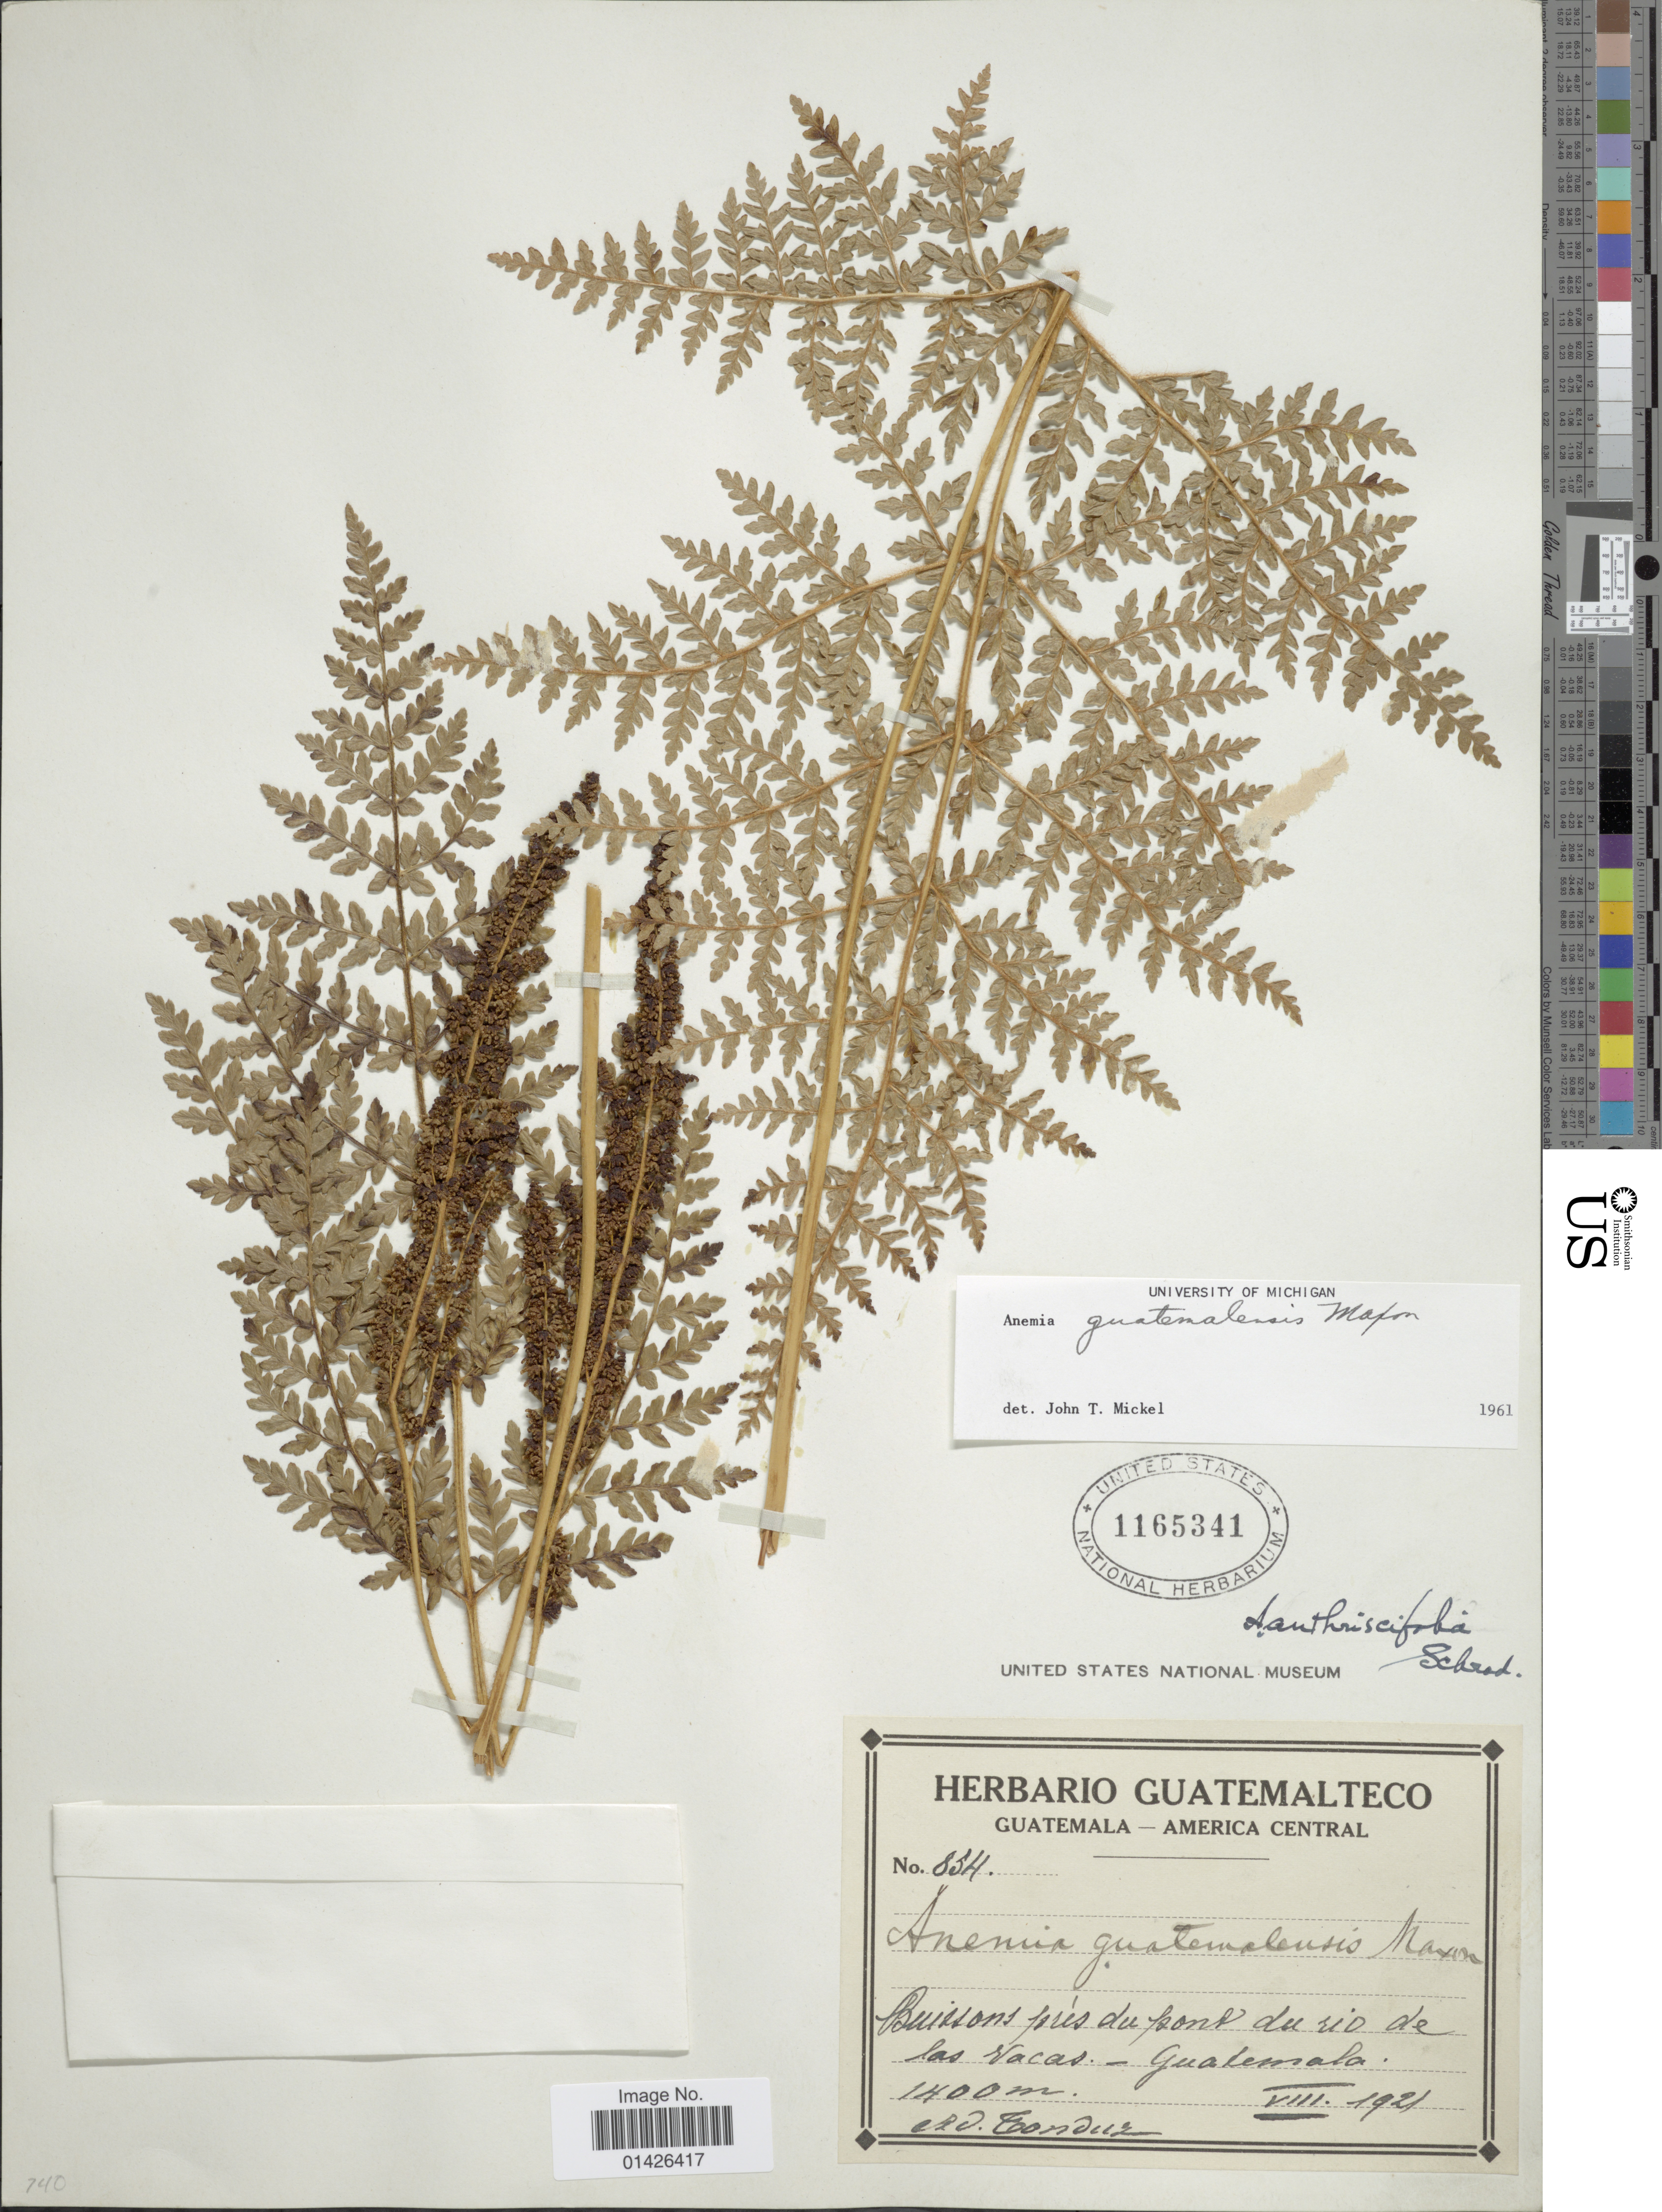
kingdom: Plantae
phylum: Tracheophyta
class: Polypodiopsida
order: Schizaeales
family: Anemiaceae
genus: Anemia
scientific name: Anemia guatemalensis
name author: Maxon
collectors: A. Tonduz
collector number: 834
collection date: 1921-08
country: Guatemala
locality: Buissons près du pont du rio de las Vacas.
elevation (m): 1400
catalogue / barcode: US 1165341